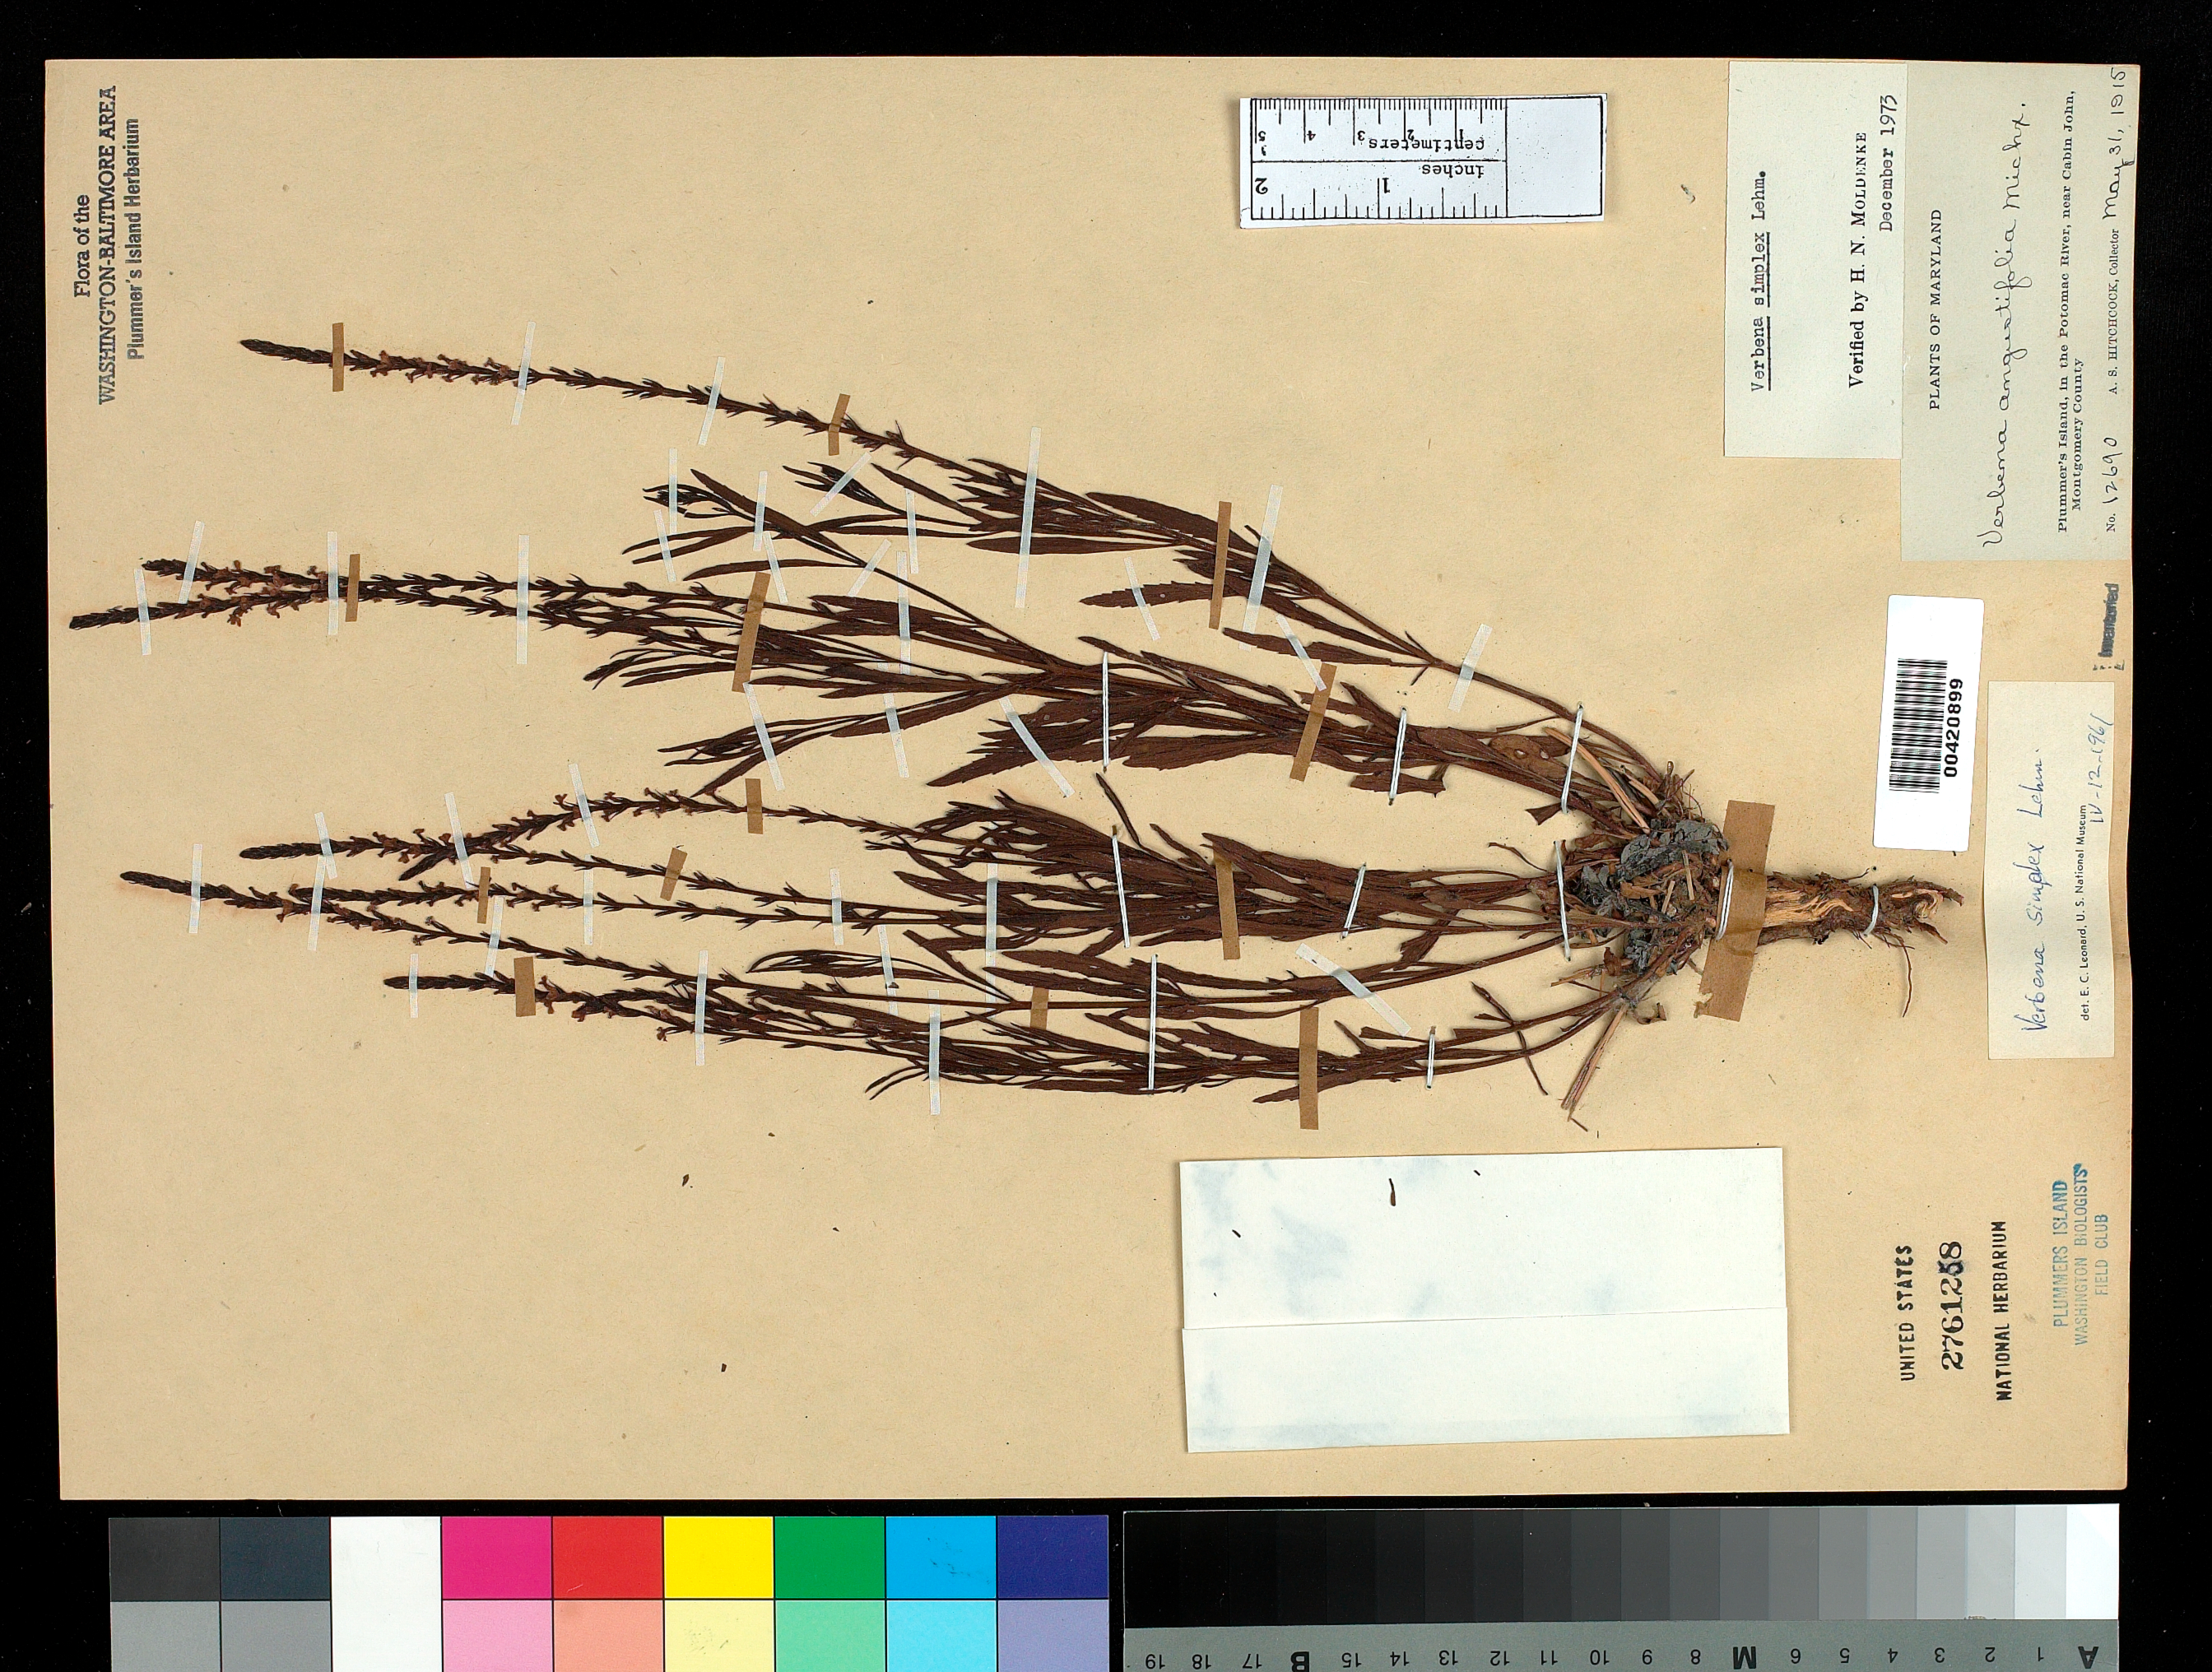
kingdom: Plantae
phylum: Tracheophyta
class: Magnoliopsida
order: Lamiales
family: Verbenaceae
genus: Verbena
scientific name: Verbena simplex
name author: F. Lehm.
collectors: A. S. Hitchcock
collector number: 12690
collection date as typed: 31 May 1915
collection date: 1915-05-31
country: United States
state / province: Maryland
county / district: Montgomery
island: Plummers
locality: Plummer's Island C. & O. Canal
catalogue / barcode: US 2761258